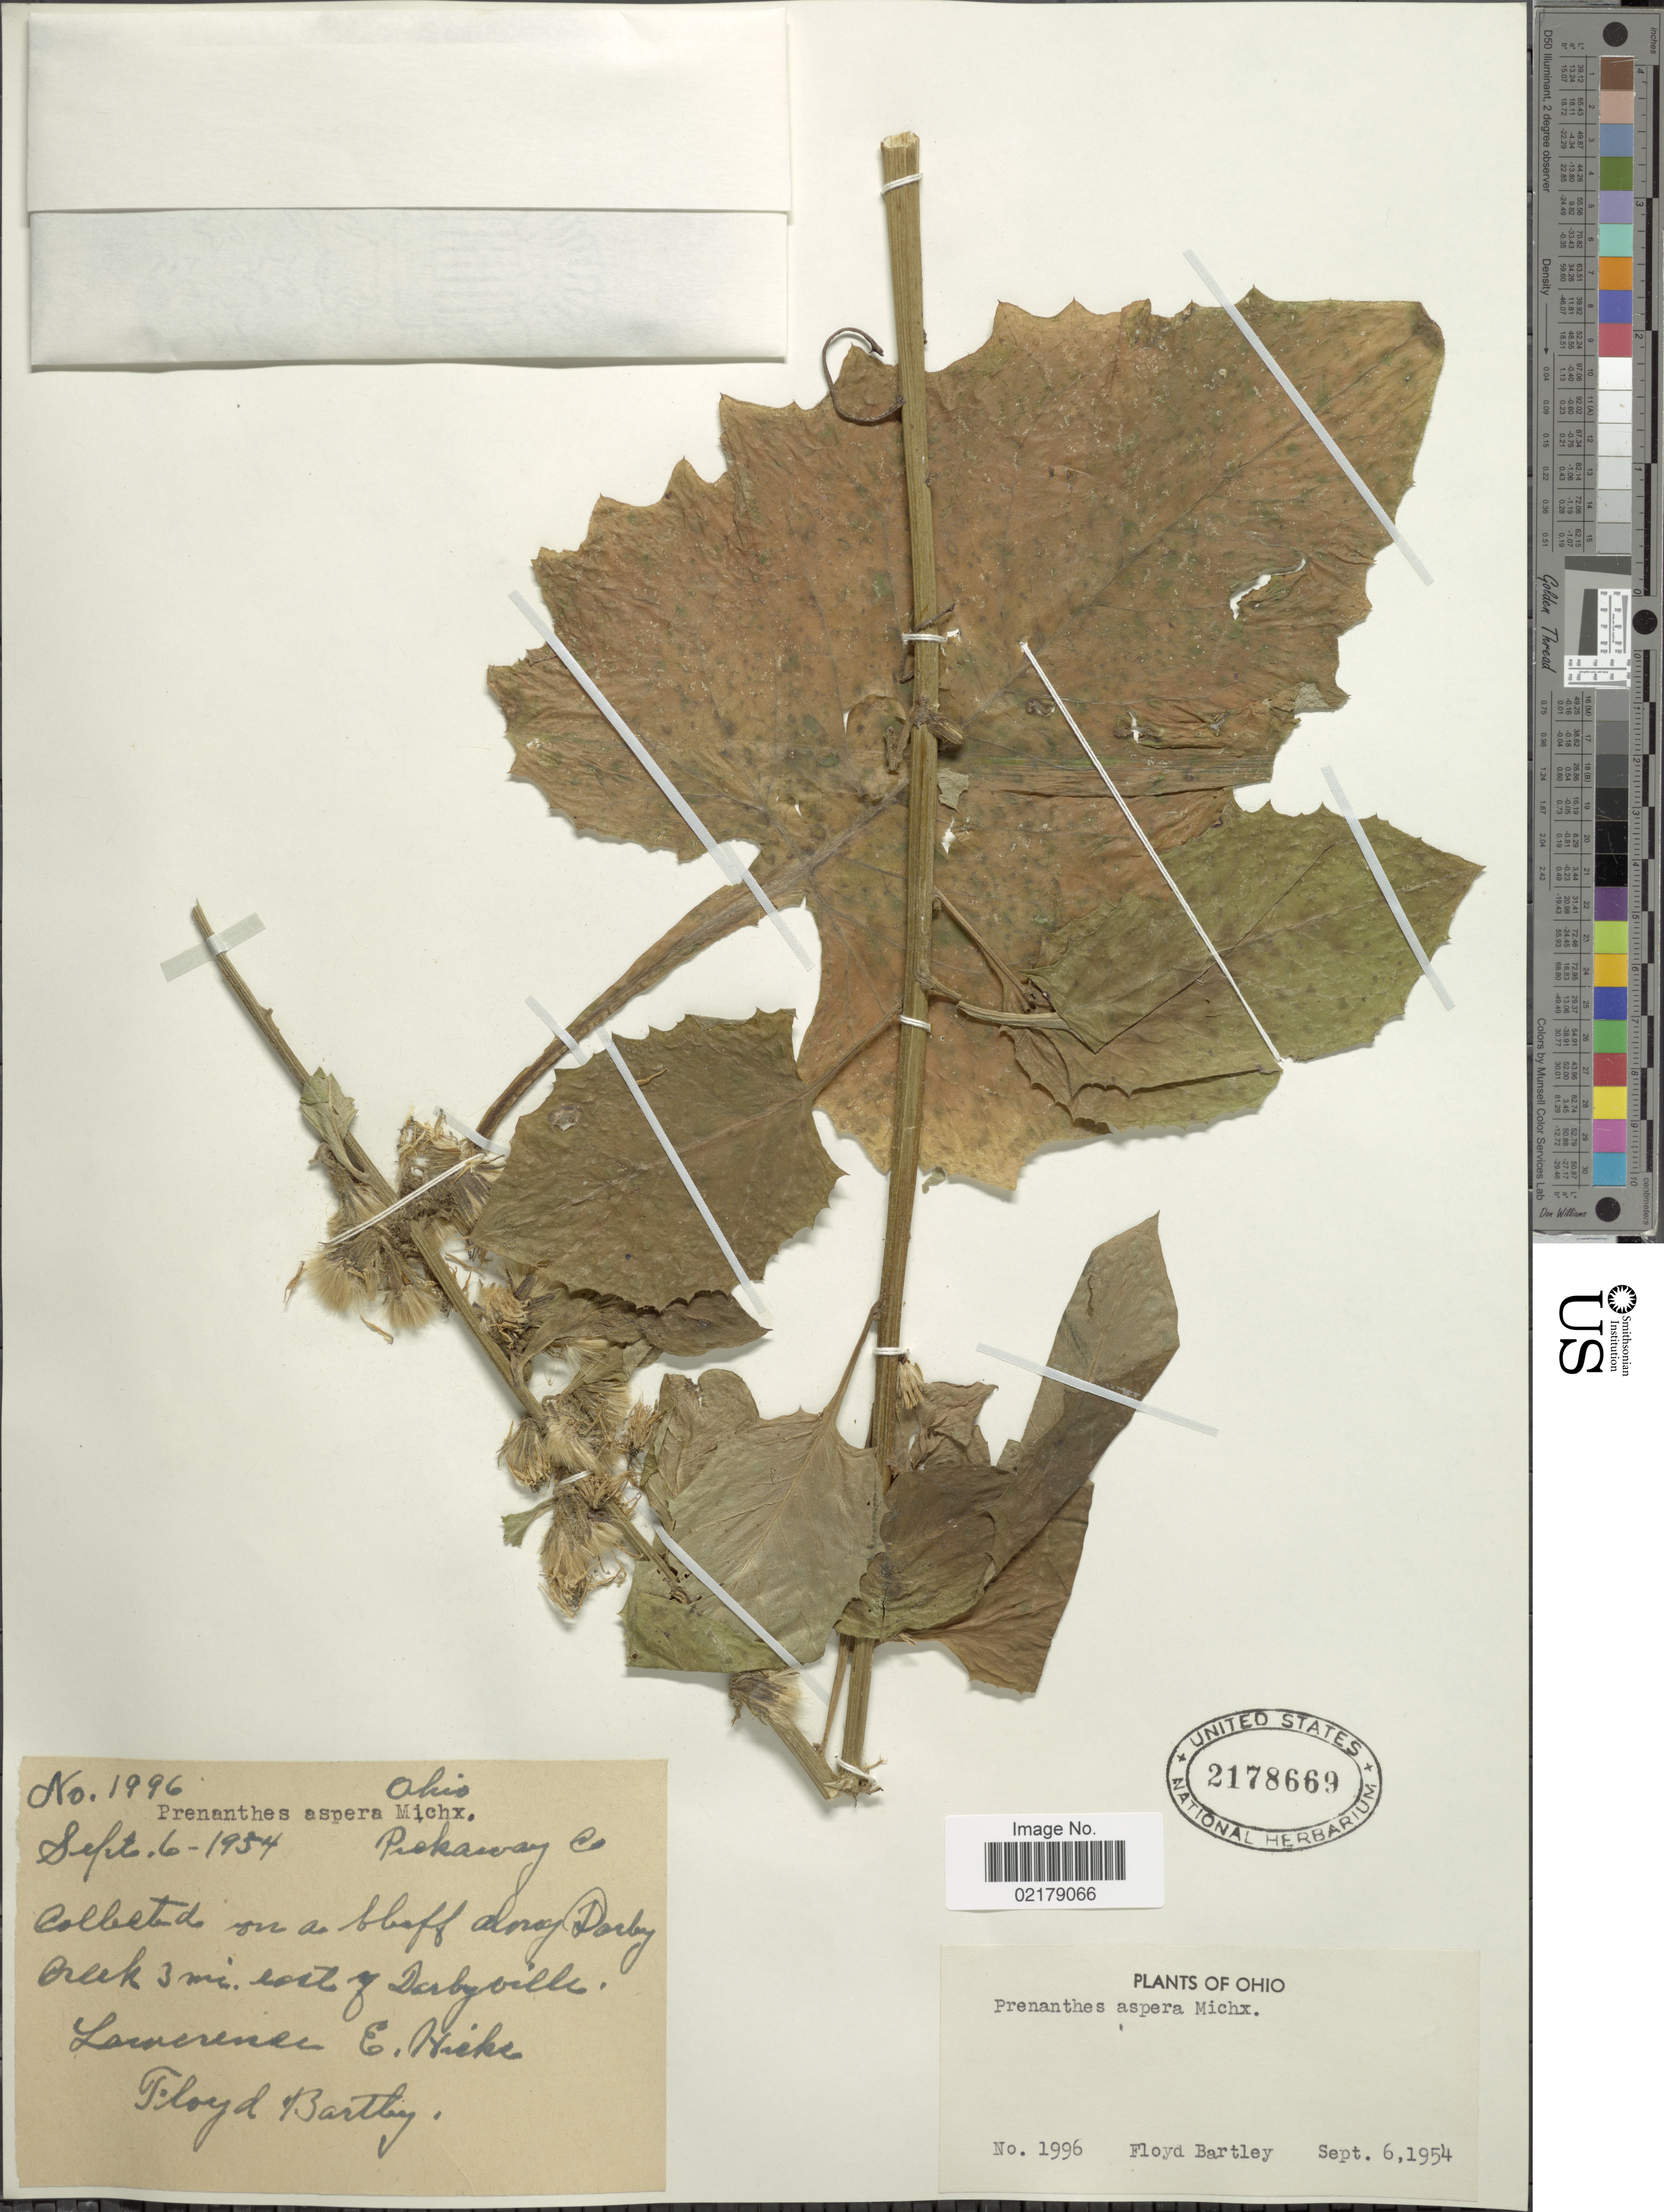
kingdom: Plantae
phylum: Tracheophyta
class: Magnoliopsida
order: Asterales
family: Asteraceae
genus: Nabalus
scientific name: Nabalus asper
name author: (Michx.) Torr. & A. Gray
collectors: L. E. Hicks & F. Bartley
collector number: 1996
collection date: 1954-09-06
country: United States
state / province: Ohio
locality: On a bluff among Darby Creek 3 mi. east of Darbyville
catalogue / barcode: US 2178669